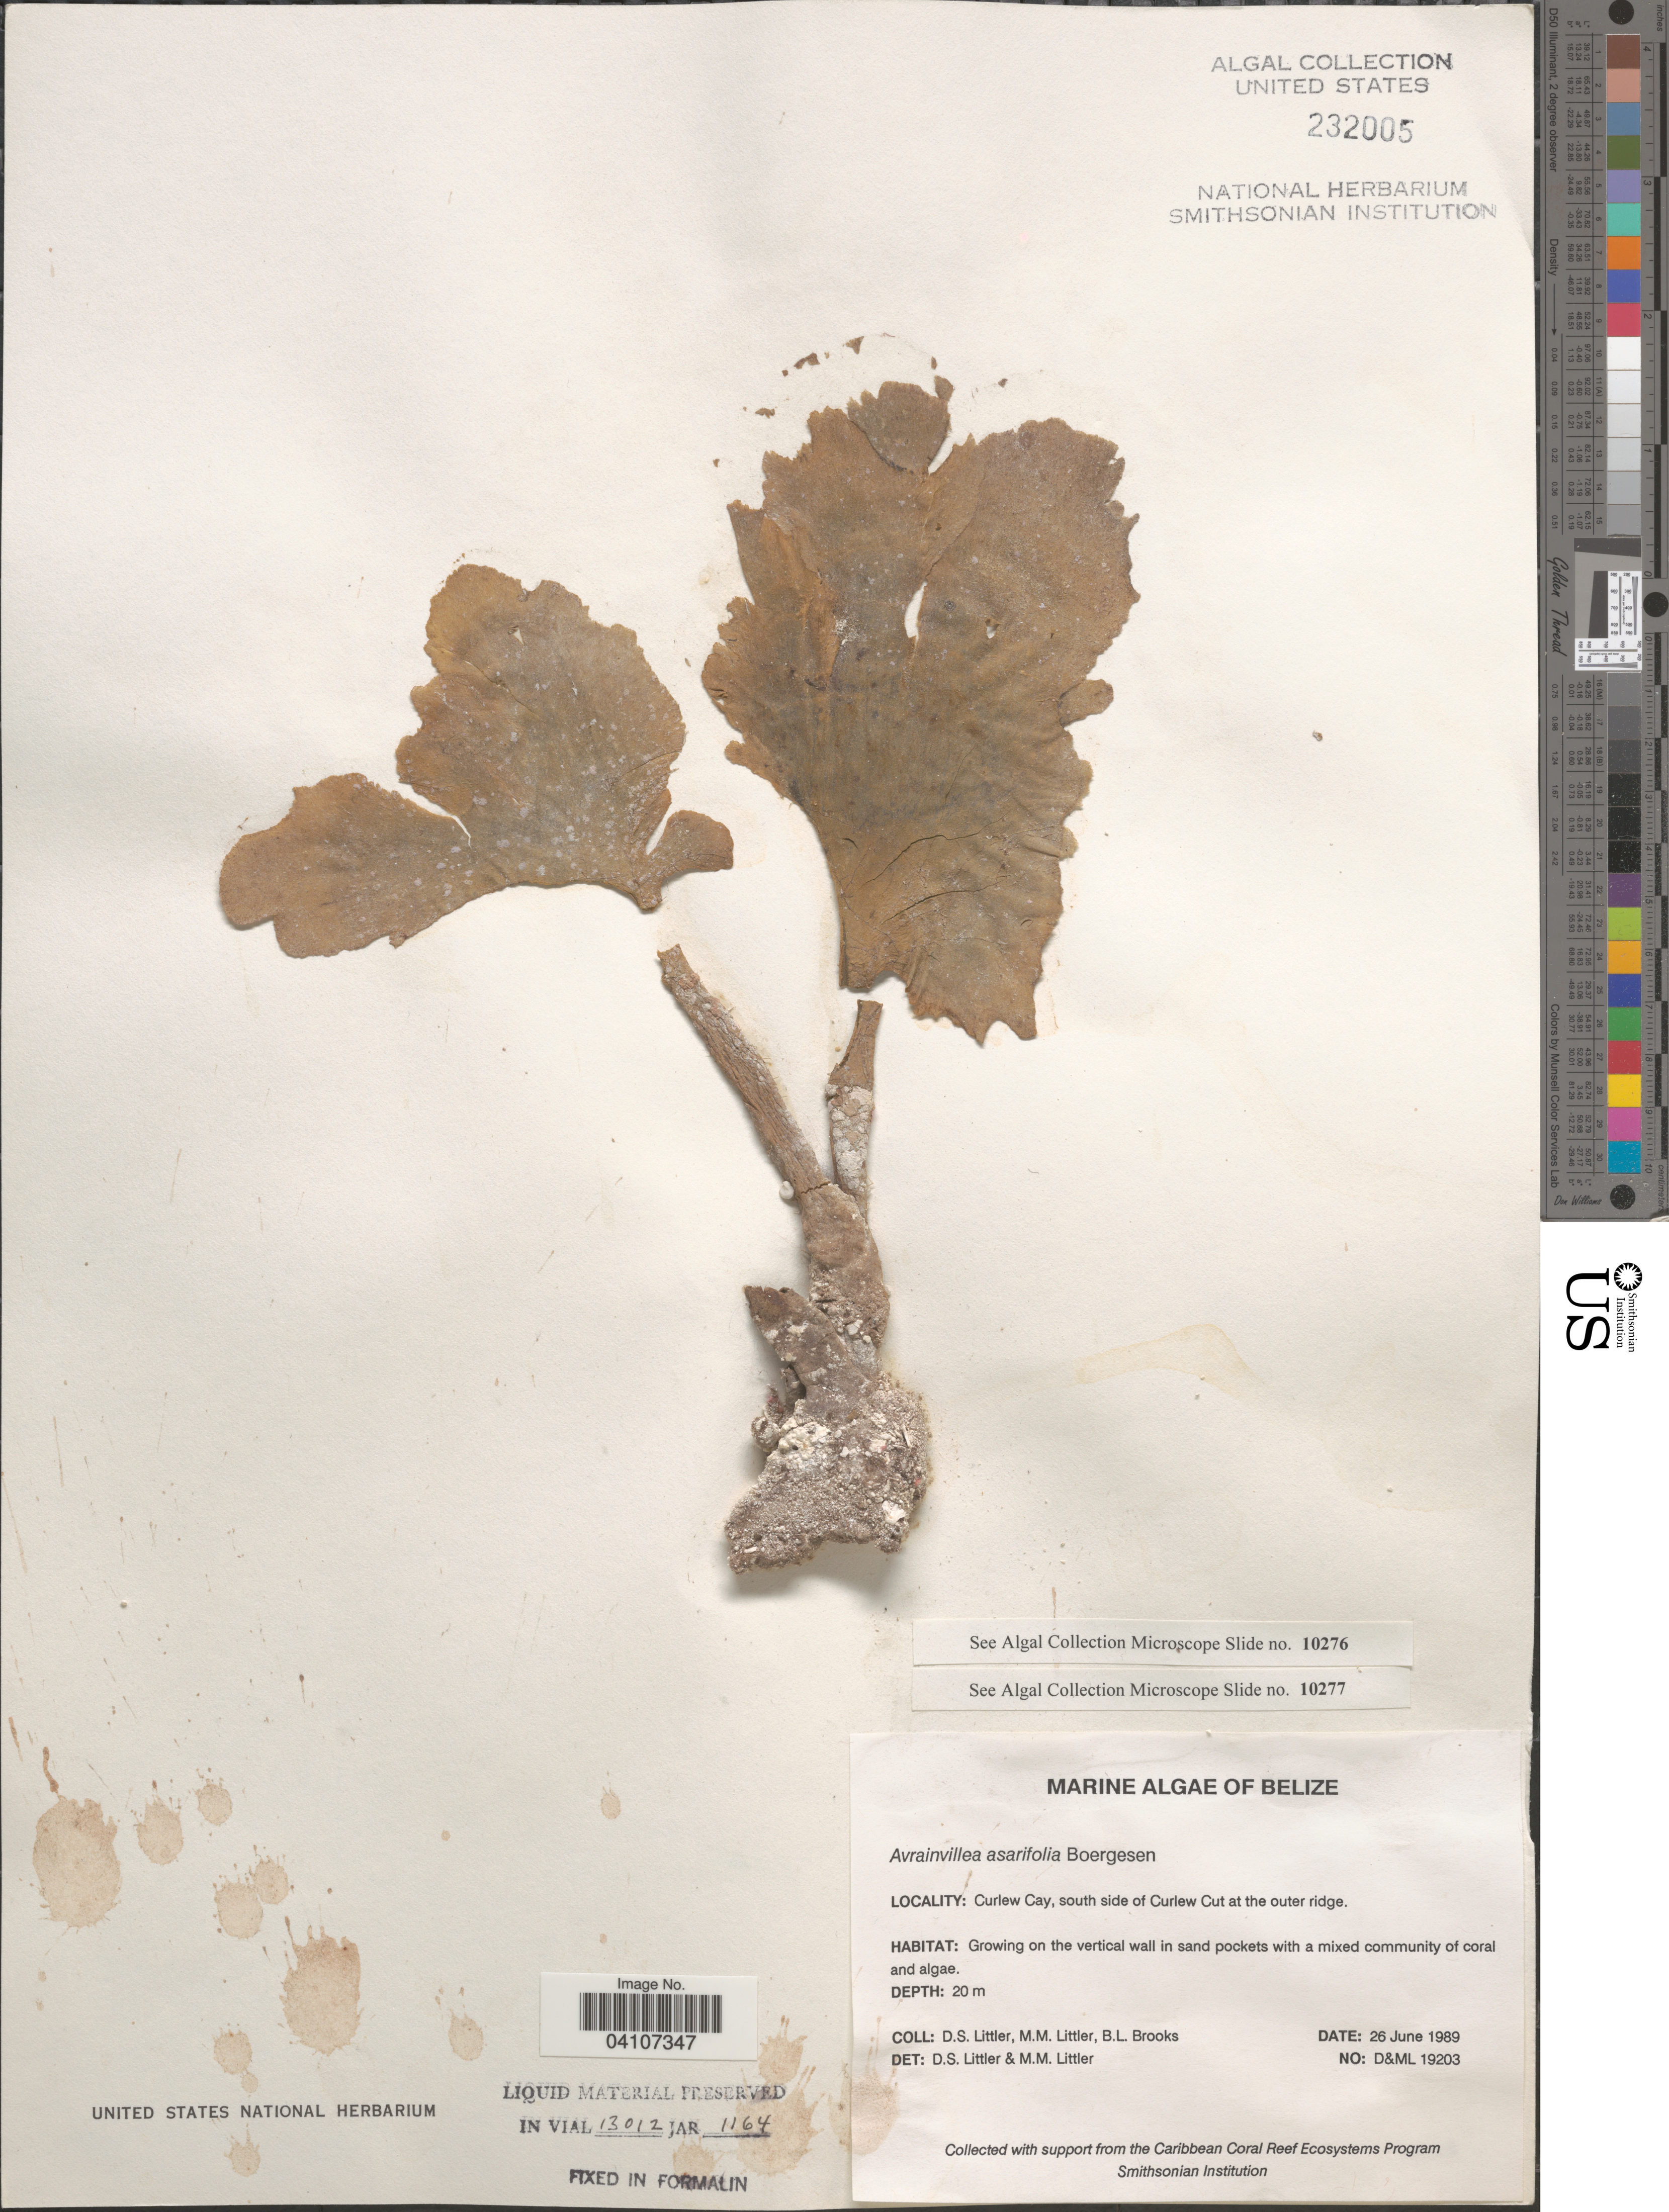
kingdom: Plantae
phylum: Chlorophyta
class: Ulvophyceae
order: Bryopsidales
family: Dichotomosiphonaceae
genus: Avrainvillea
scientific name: Avrainvillea asarifolia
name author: Børgesen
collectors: D. S. Littler & B. Brooks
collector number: D&ML 19203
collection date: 1989-06-26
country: Belize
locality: Curlew Cay, south side of Curlew Cut at the outer ridge.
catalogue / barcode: US 232005